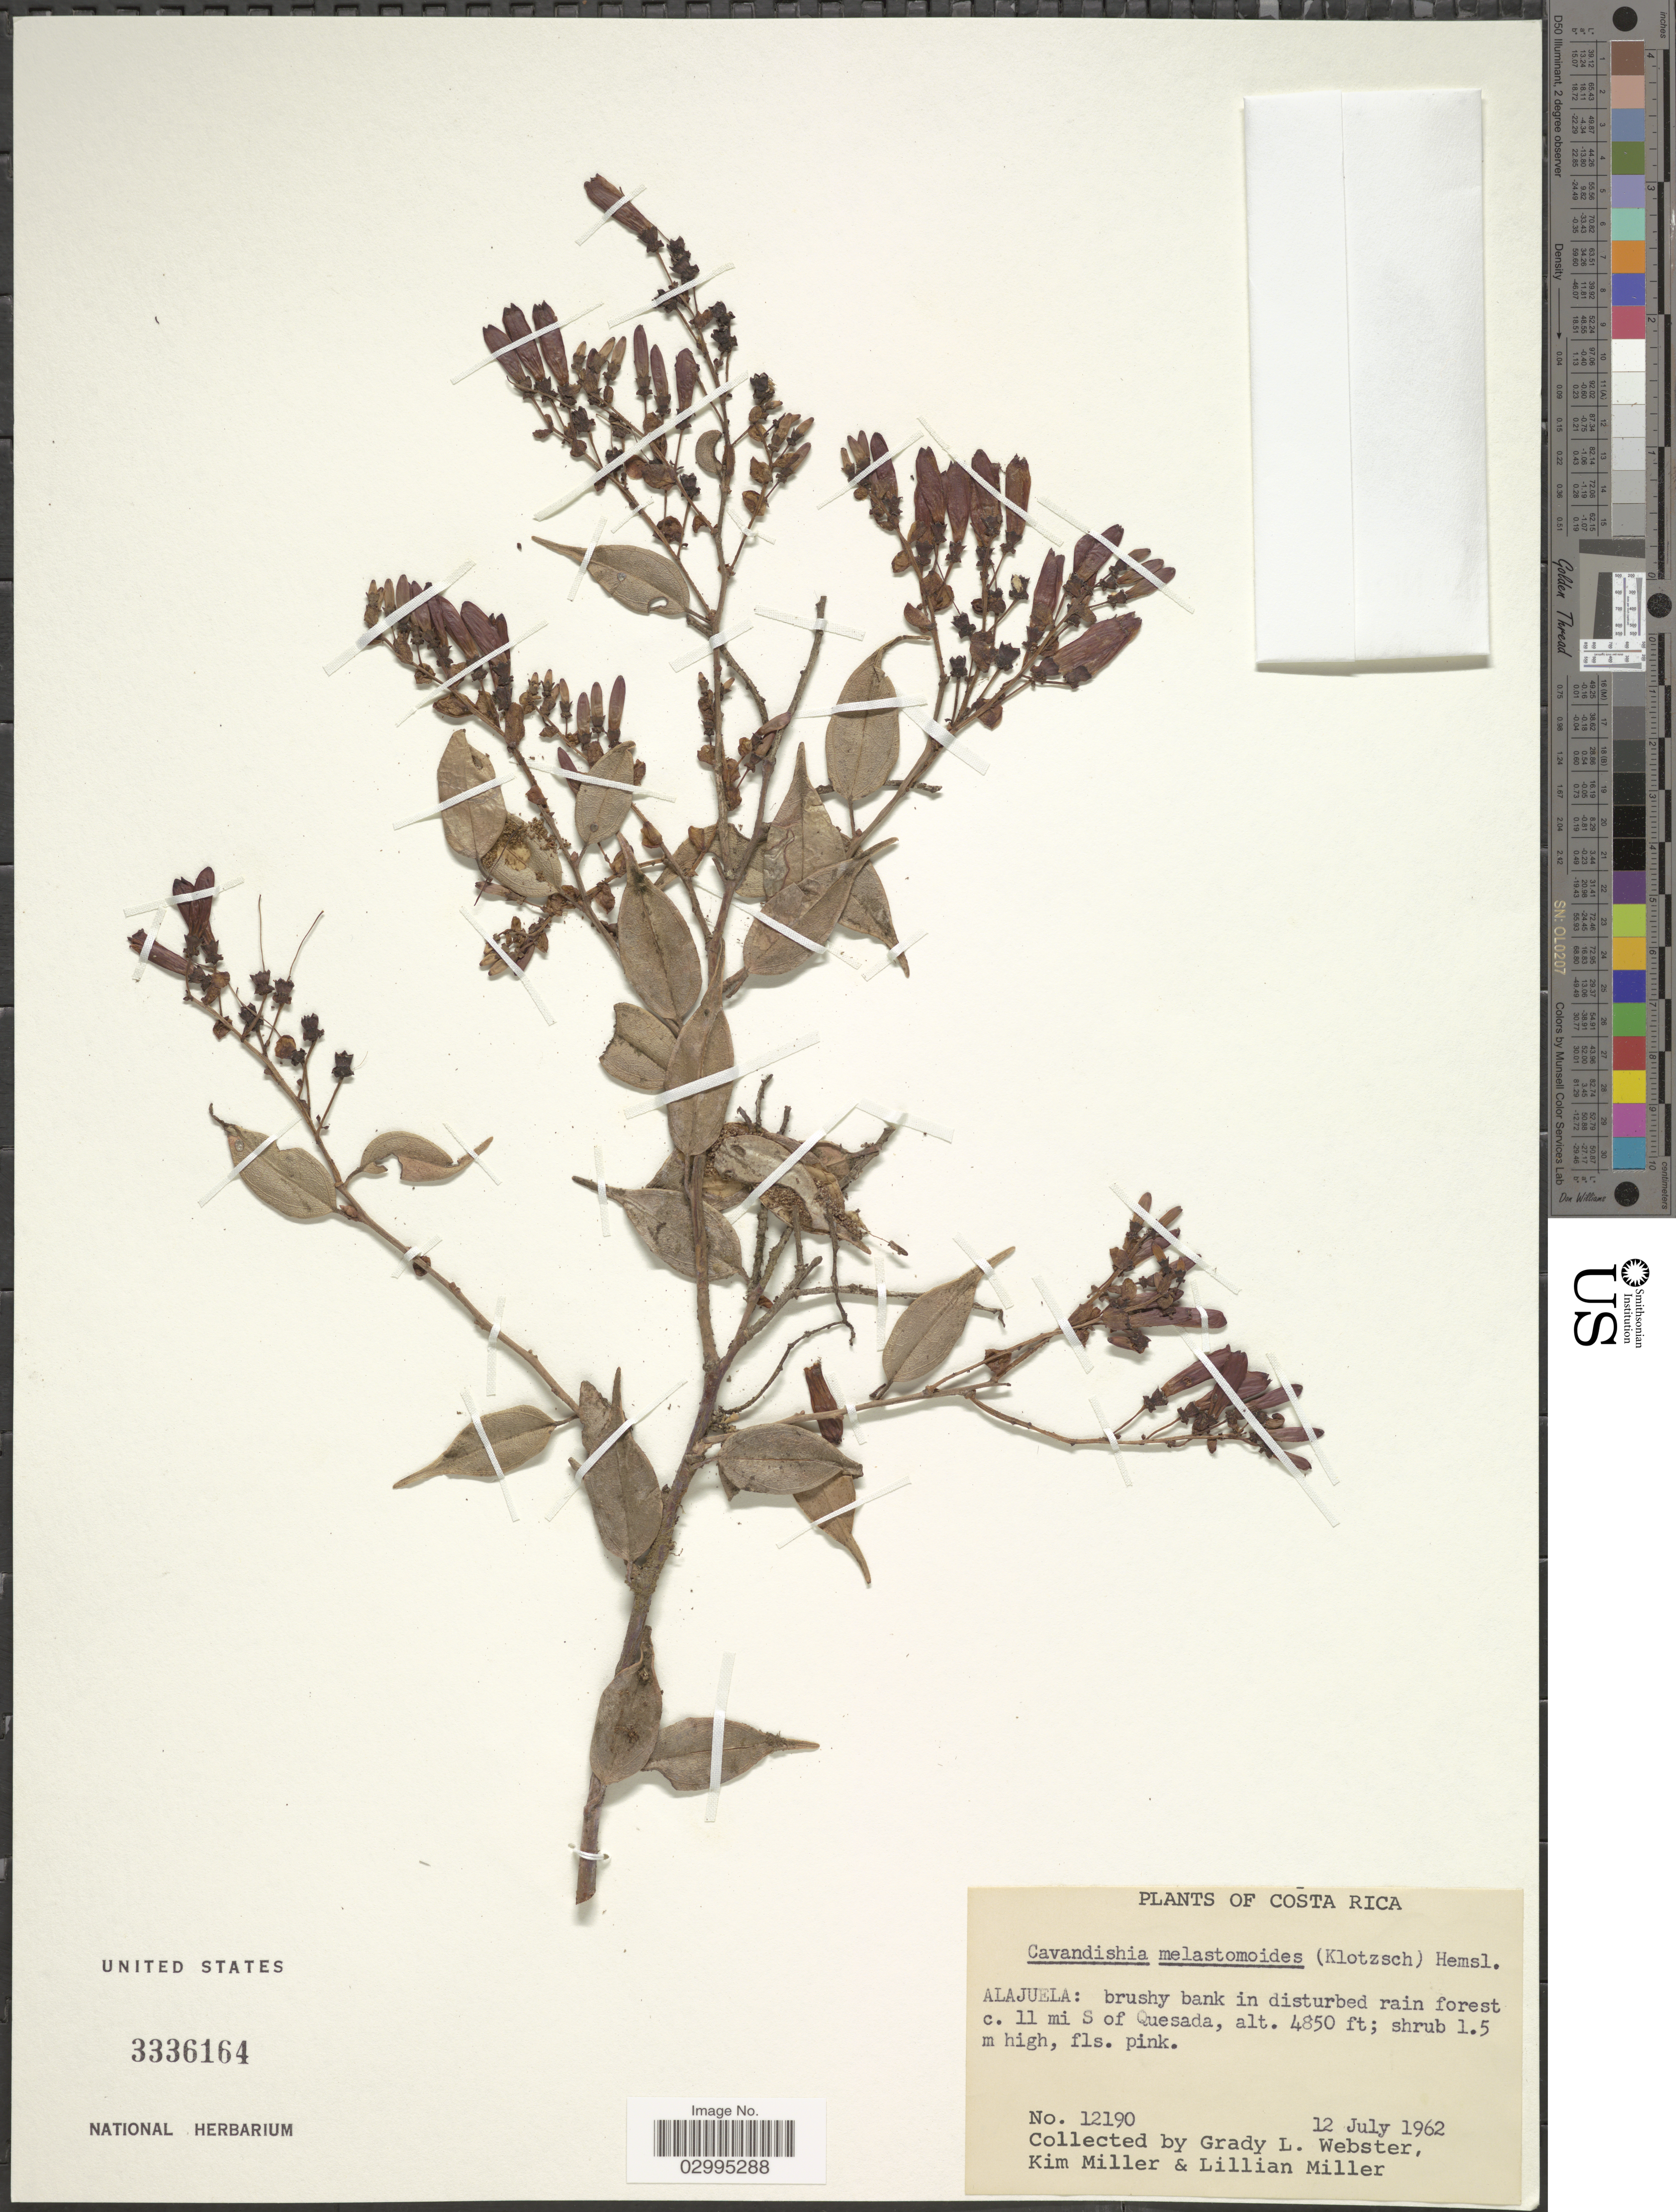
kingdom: Plantae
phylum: Tracheophyta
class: Magnoliopsida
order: Ericales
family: Ericaceae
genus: Cavendishia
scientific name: Cavendishia melastomoides var. melastomoides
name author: (Klotzsch) Hemsl.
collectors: G. L. Webster, K. Miller & L. Miller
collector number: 12190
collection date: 1962-07-12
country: Costa Rica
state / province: Alajuela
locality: C. 11 mi S of Quesada.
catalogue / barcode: US 3336164